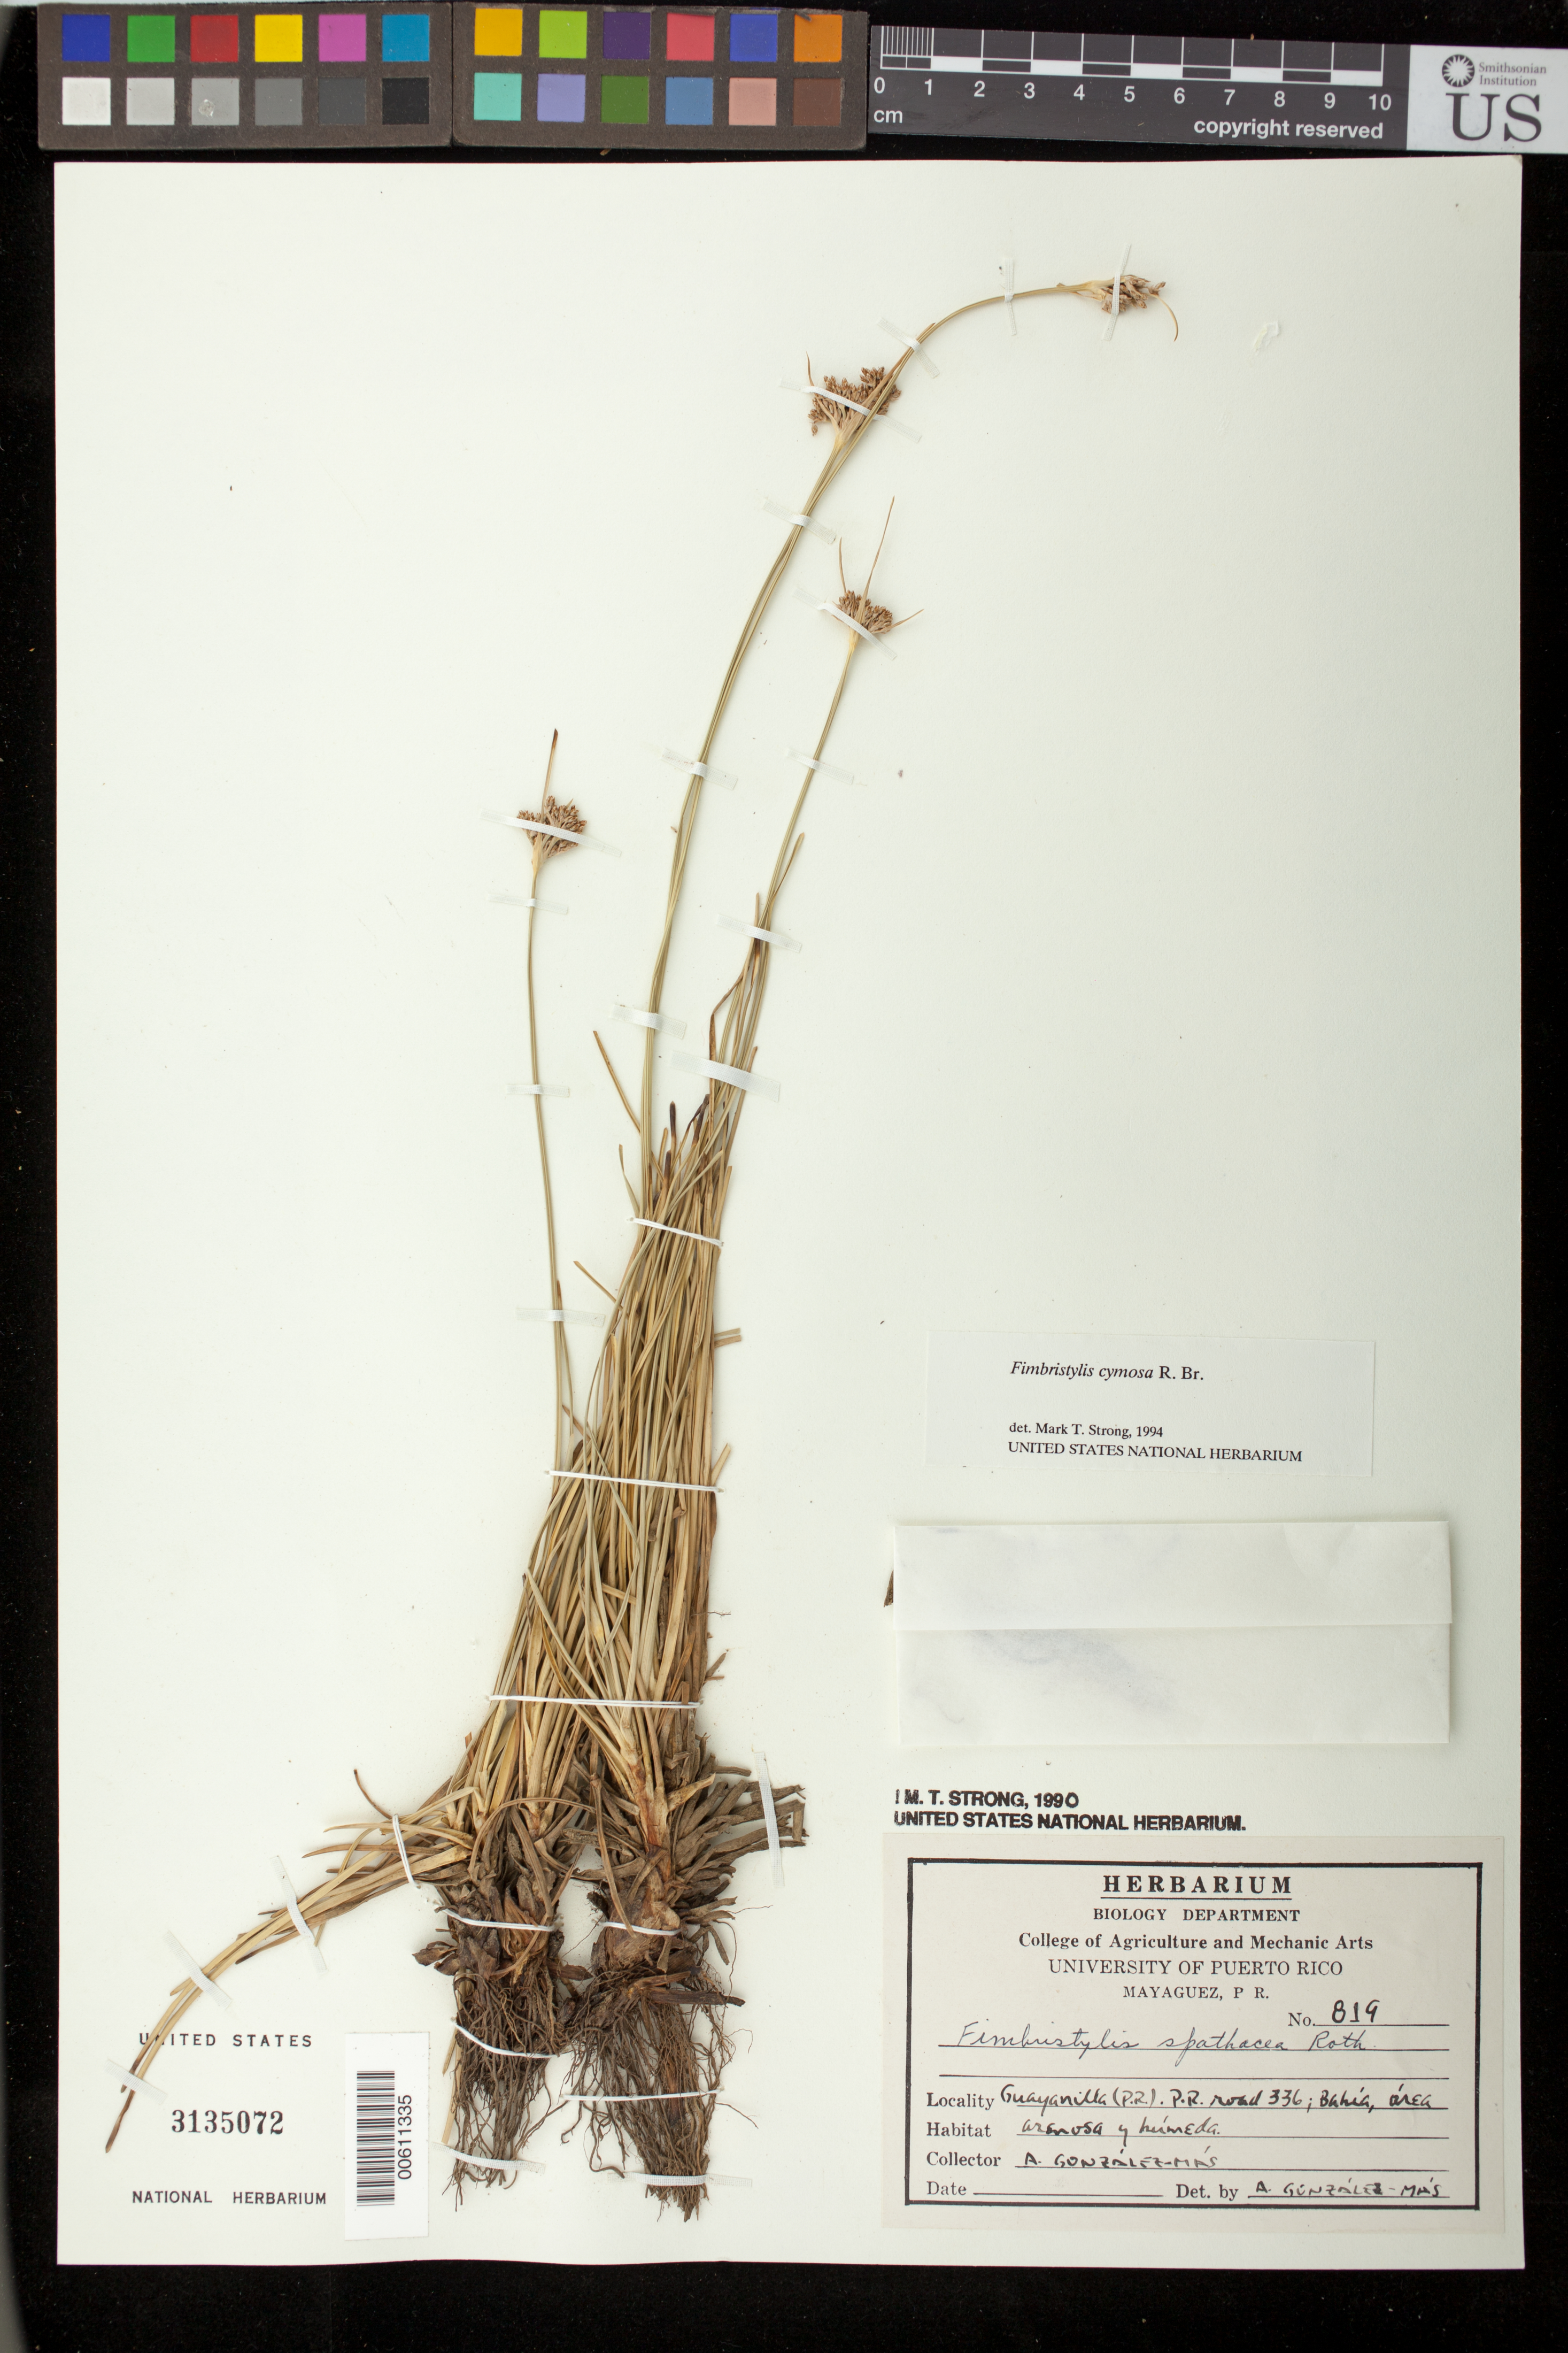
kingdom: Plantae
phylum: Tracheophyta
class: Liliopsida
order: Poales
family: Cyperaceae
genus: Fimbristylis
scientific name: Fimbristylis cymosa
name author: R. Br.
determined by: Strong, M. T., (US), Smithsonian Institution - National Museum of Natural History (UNITED STATES)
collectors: A. González Más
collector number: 819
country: Puerto Rico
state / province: Guayanilla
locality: P.R. Rd. 336; Bahia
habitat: Area arenosa y humedo.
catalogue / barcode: US 3135072